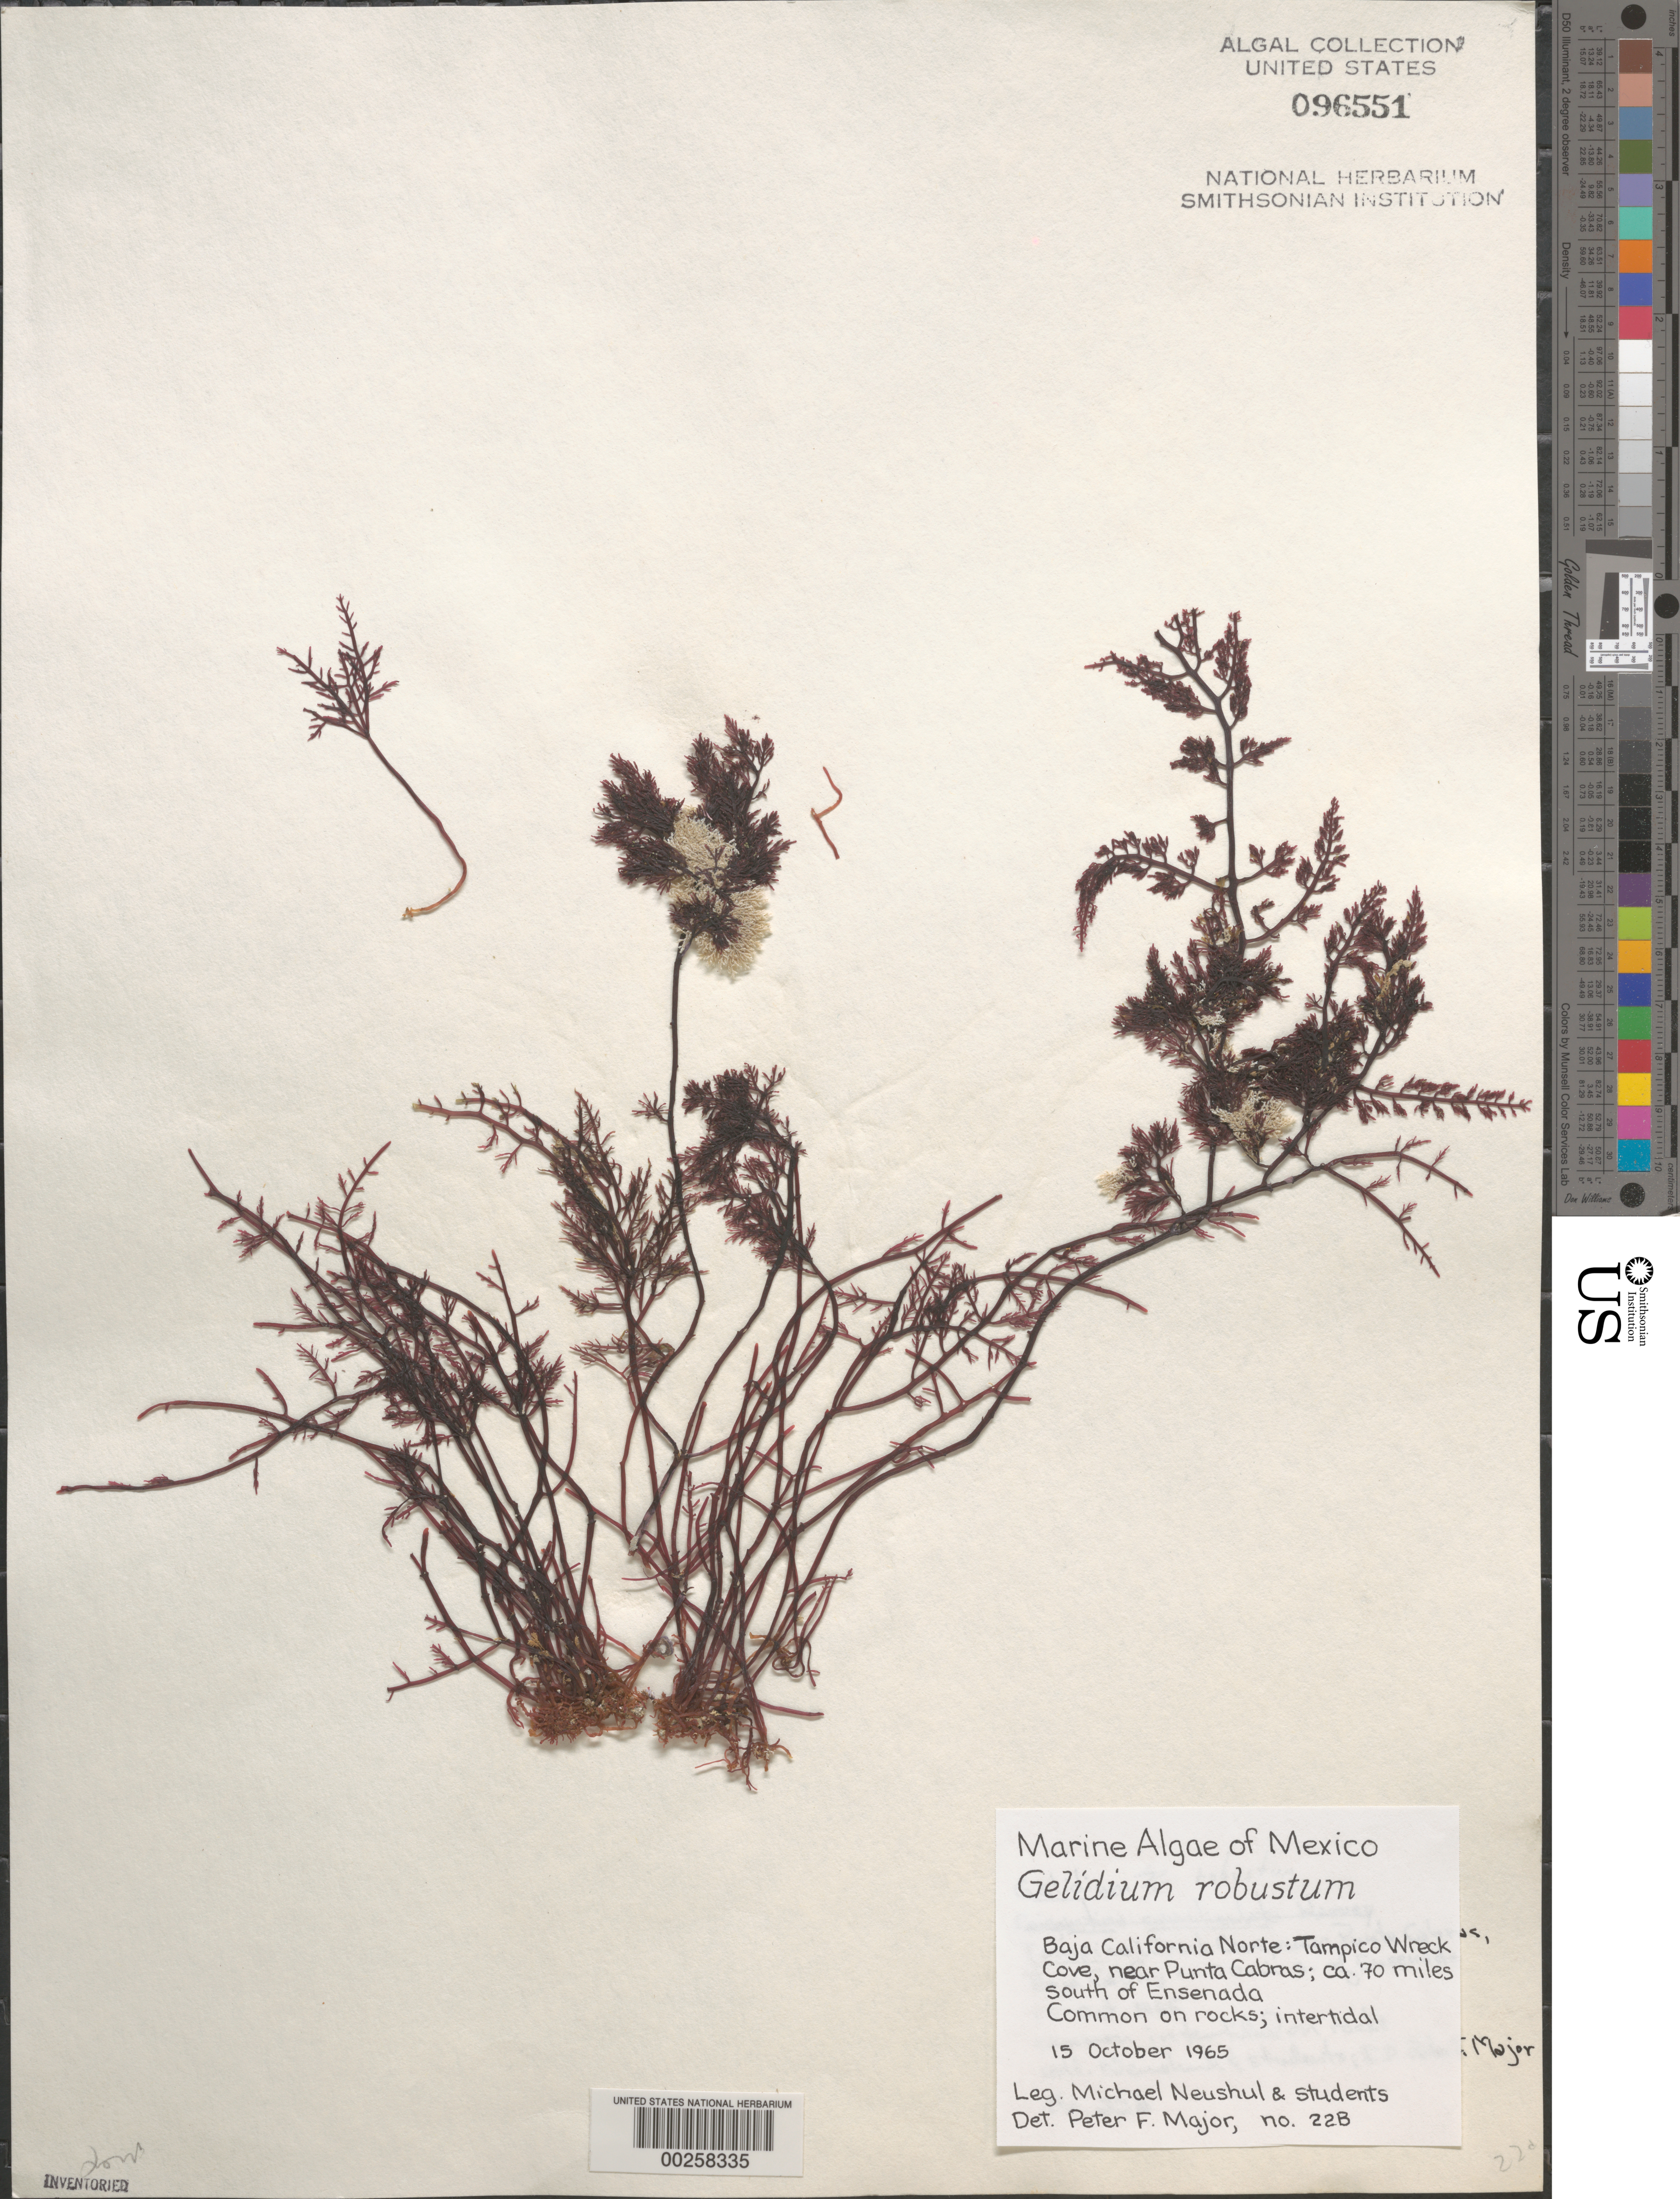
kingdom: Plantae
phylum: Rhodophyta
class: Florideophyceae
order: Gelidiales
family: Gelidiaceae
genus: Gelidium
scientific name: Gelidium robustum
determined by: Major, P. F.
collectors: M. Neushul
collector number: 22b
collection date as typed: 15 Oct 1965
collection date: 1965-10-15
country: Mexico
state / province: Baja California Norte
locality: Tampico Wreck Cove, near Punta Cabras, ca. 70 miles south of Ensenada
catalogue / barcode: US 96551